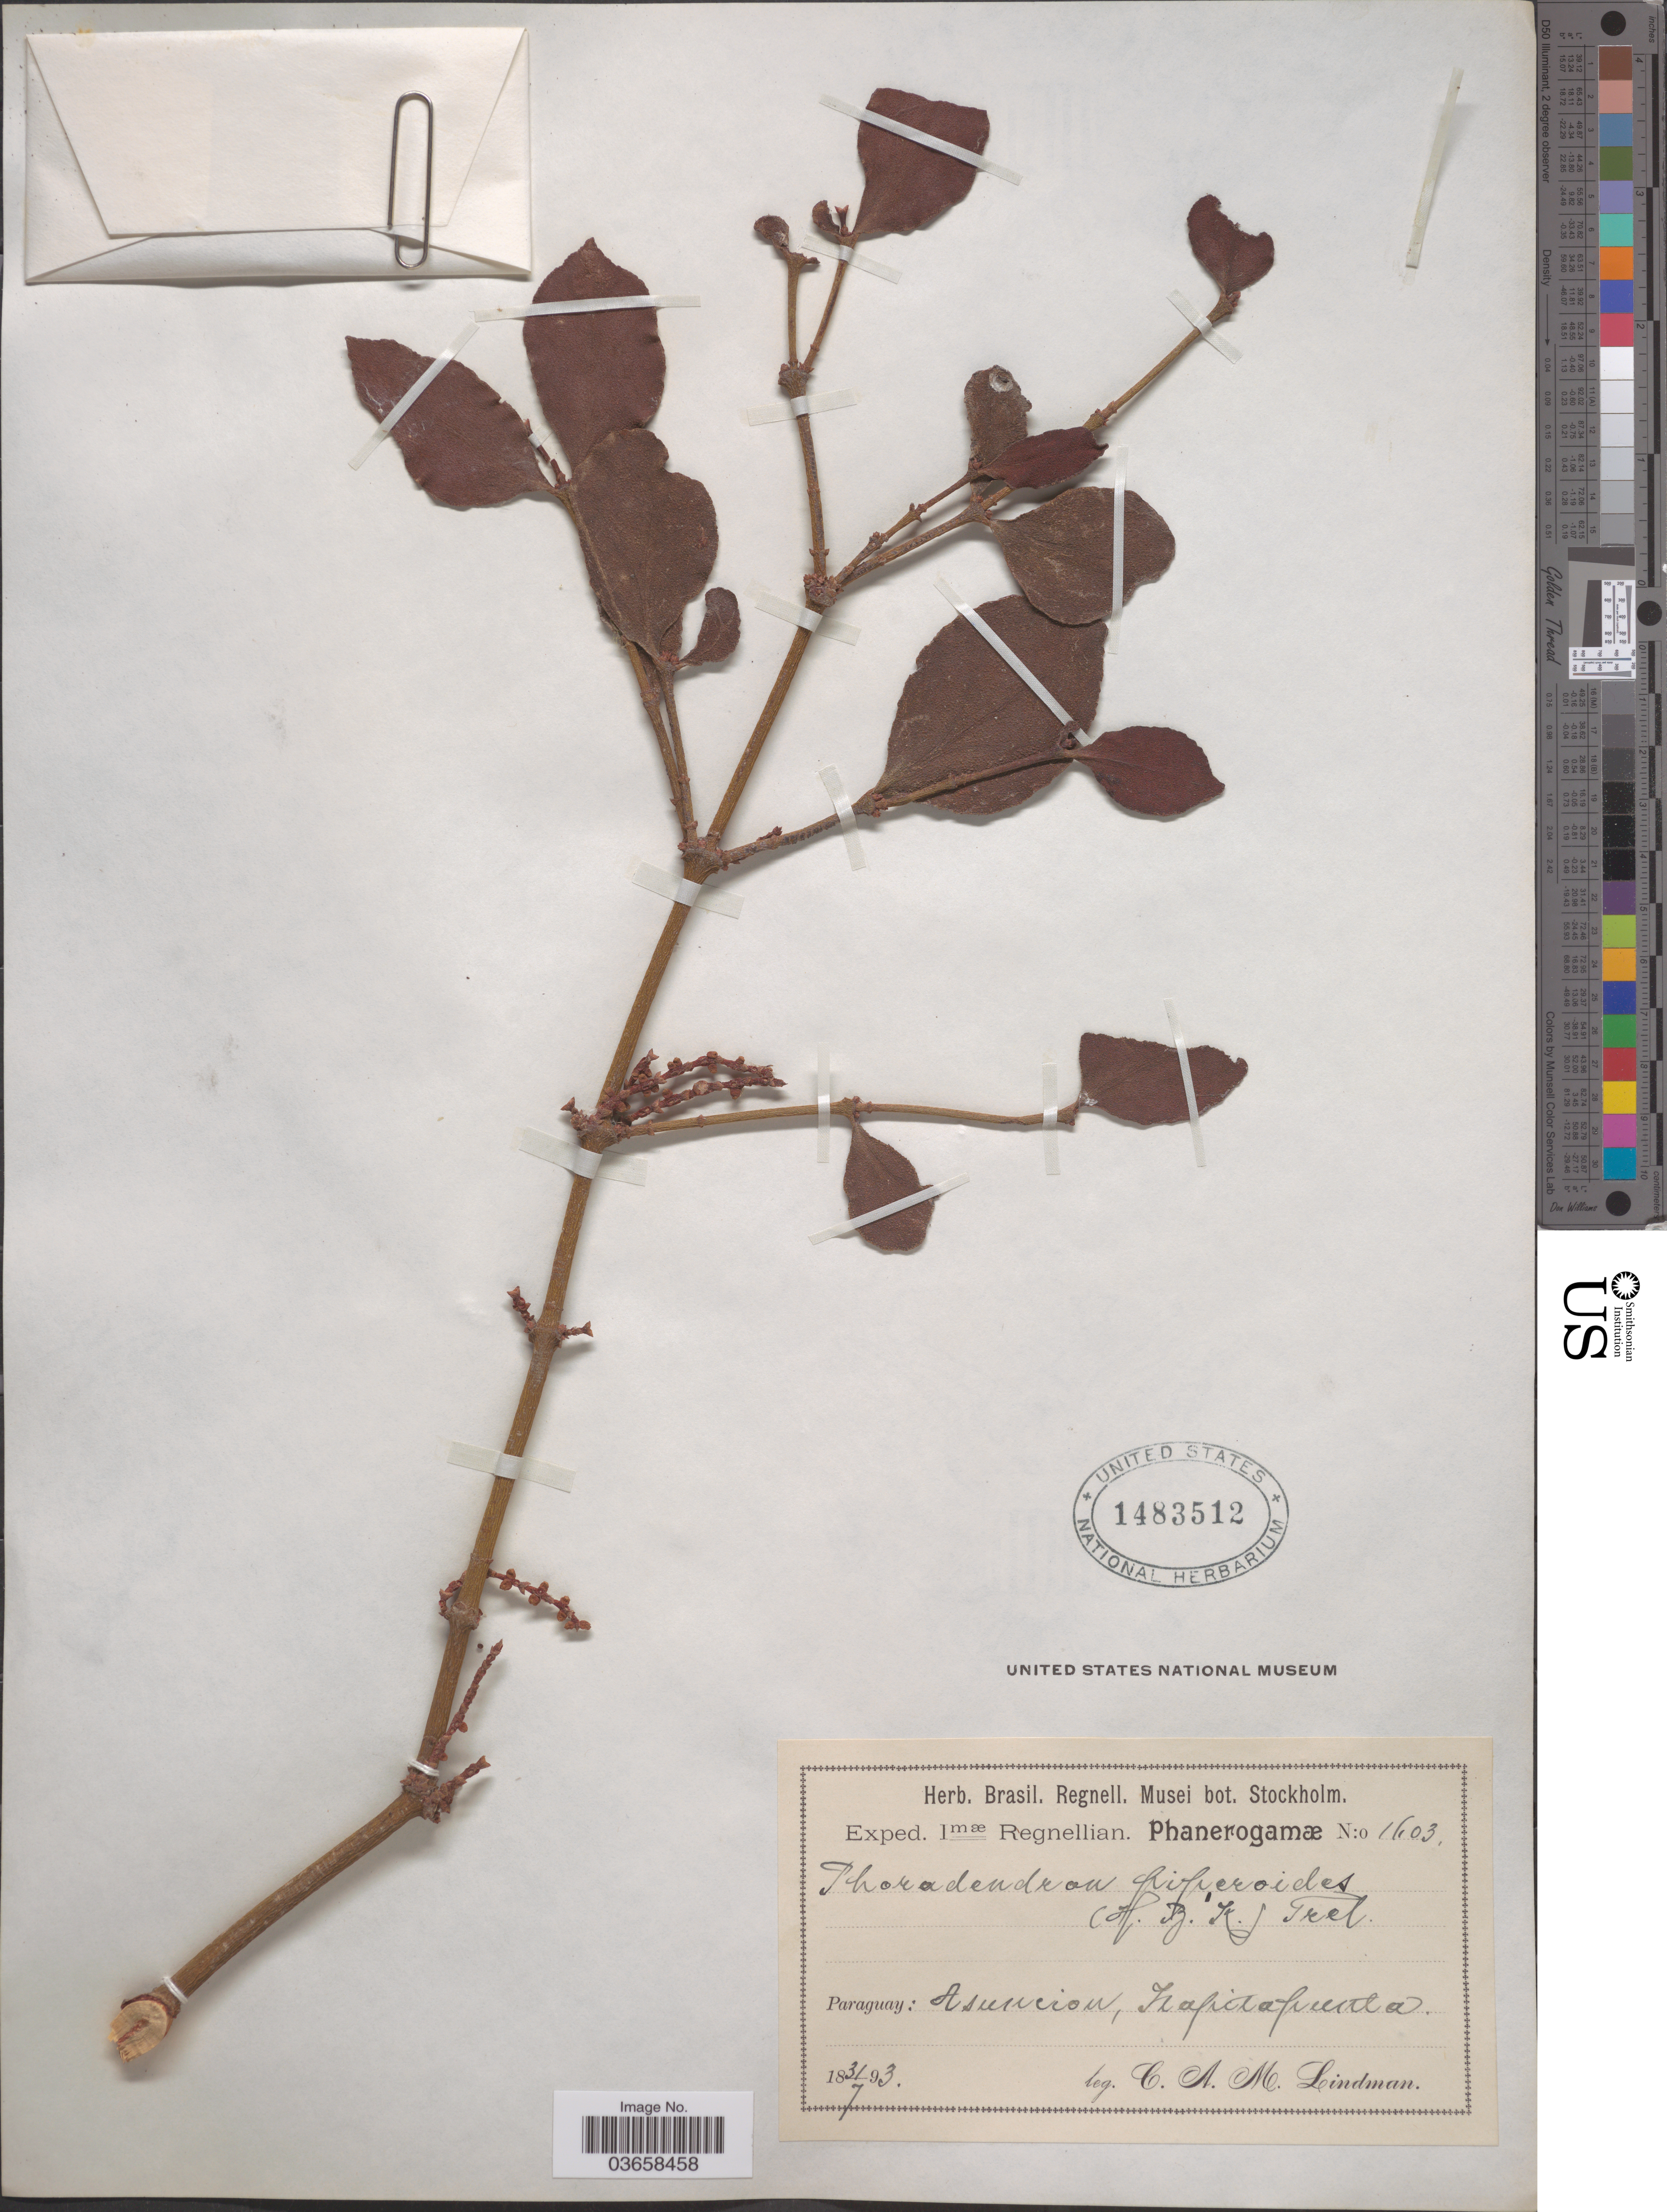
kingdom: Plantae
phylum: Tracheophyta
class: Magnoliopsida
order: Santalales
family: Viscaceae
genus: Phoradendron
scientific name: Phoradendron piperoides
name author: (Kunth) Trel.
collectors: C. A. M. Lindman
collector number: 1603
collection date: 1893-07-31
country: Paraguay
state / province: Asuncion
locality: Itapitapunta.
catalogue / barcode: US 1483512